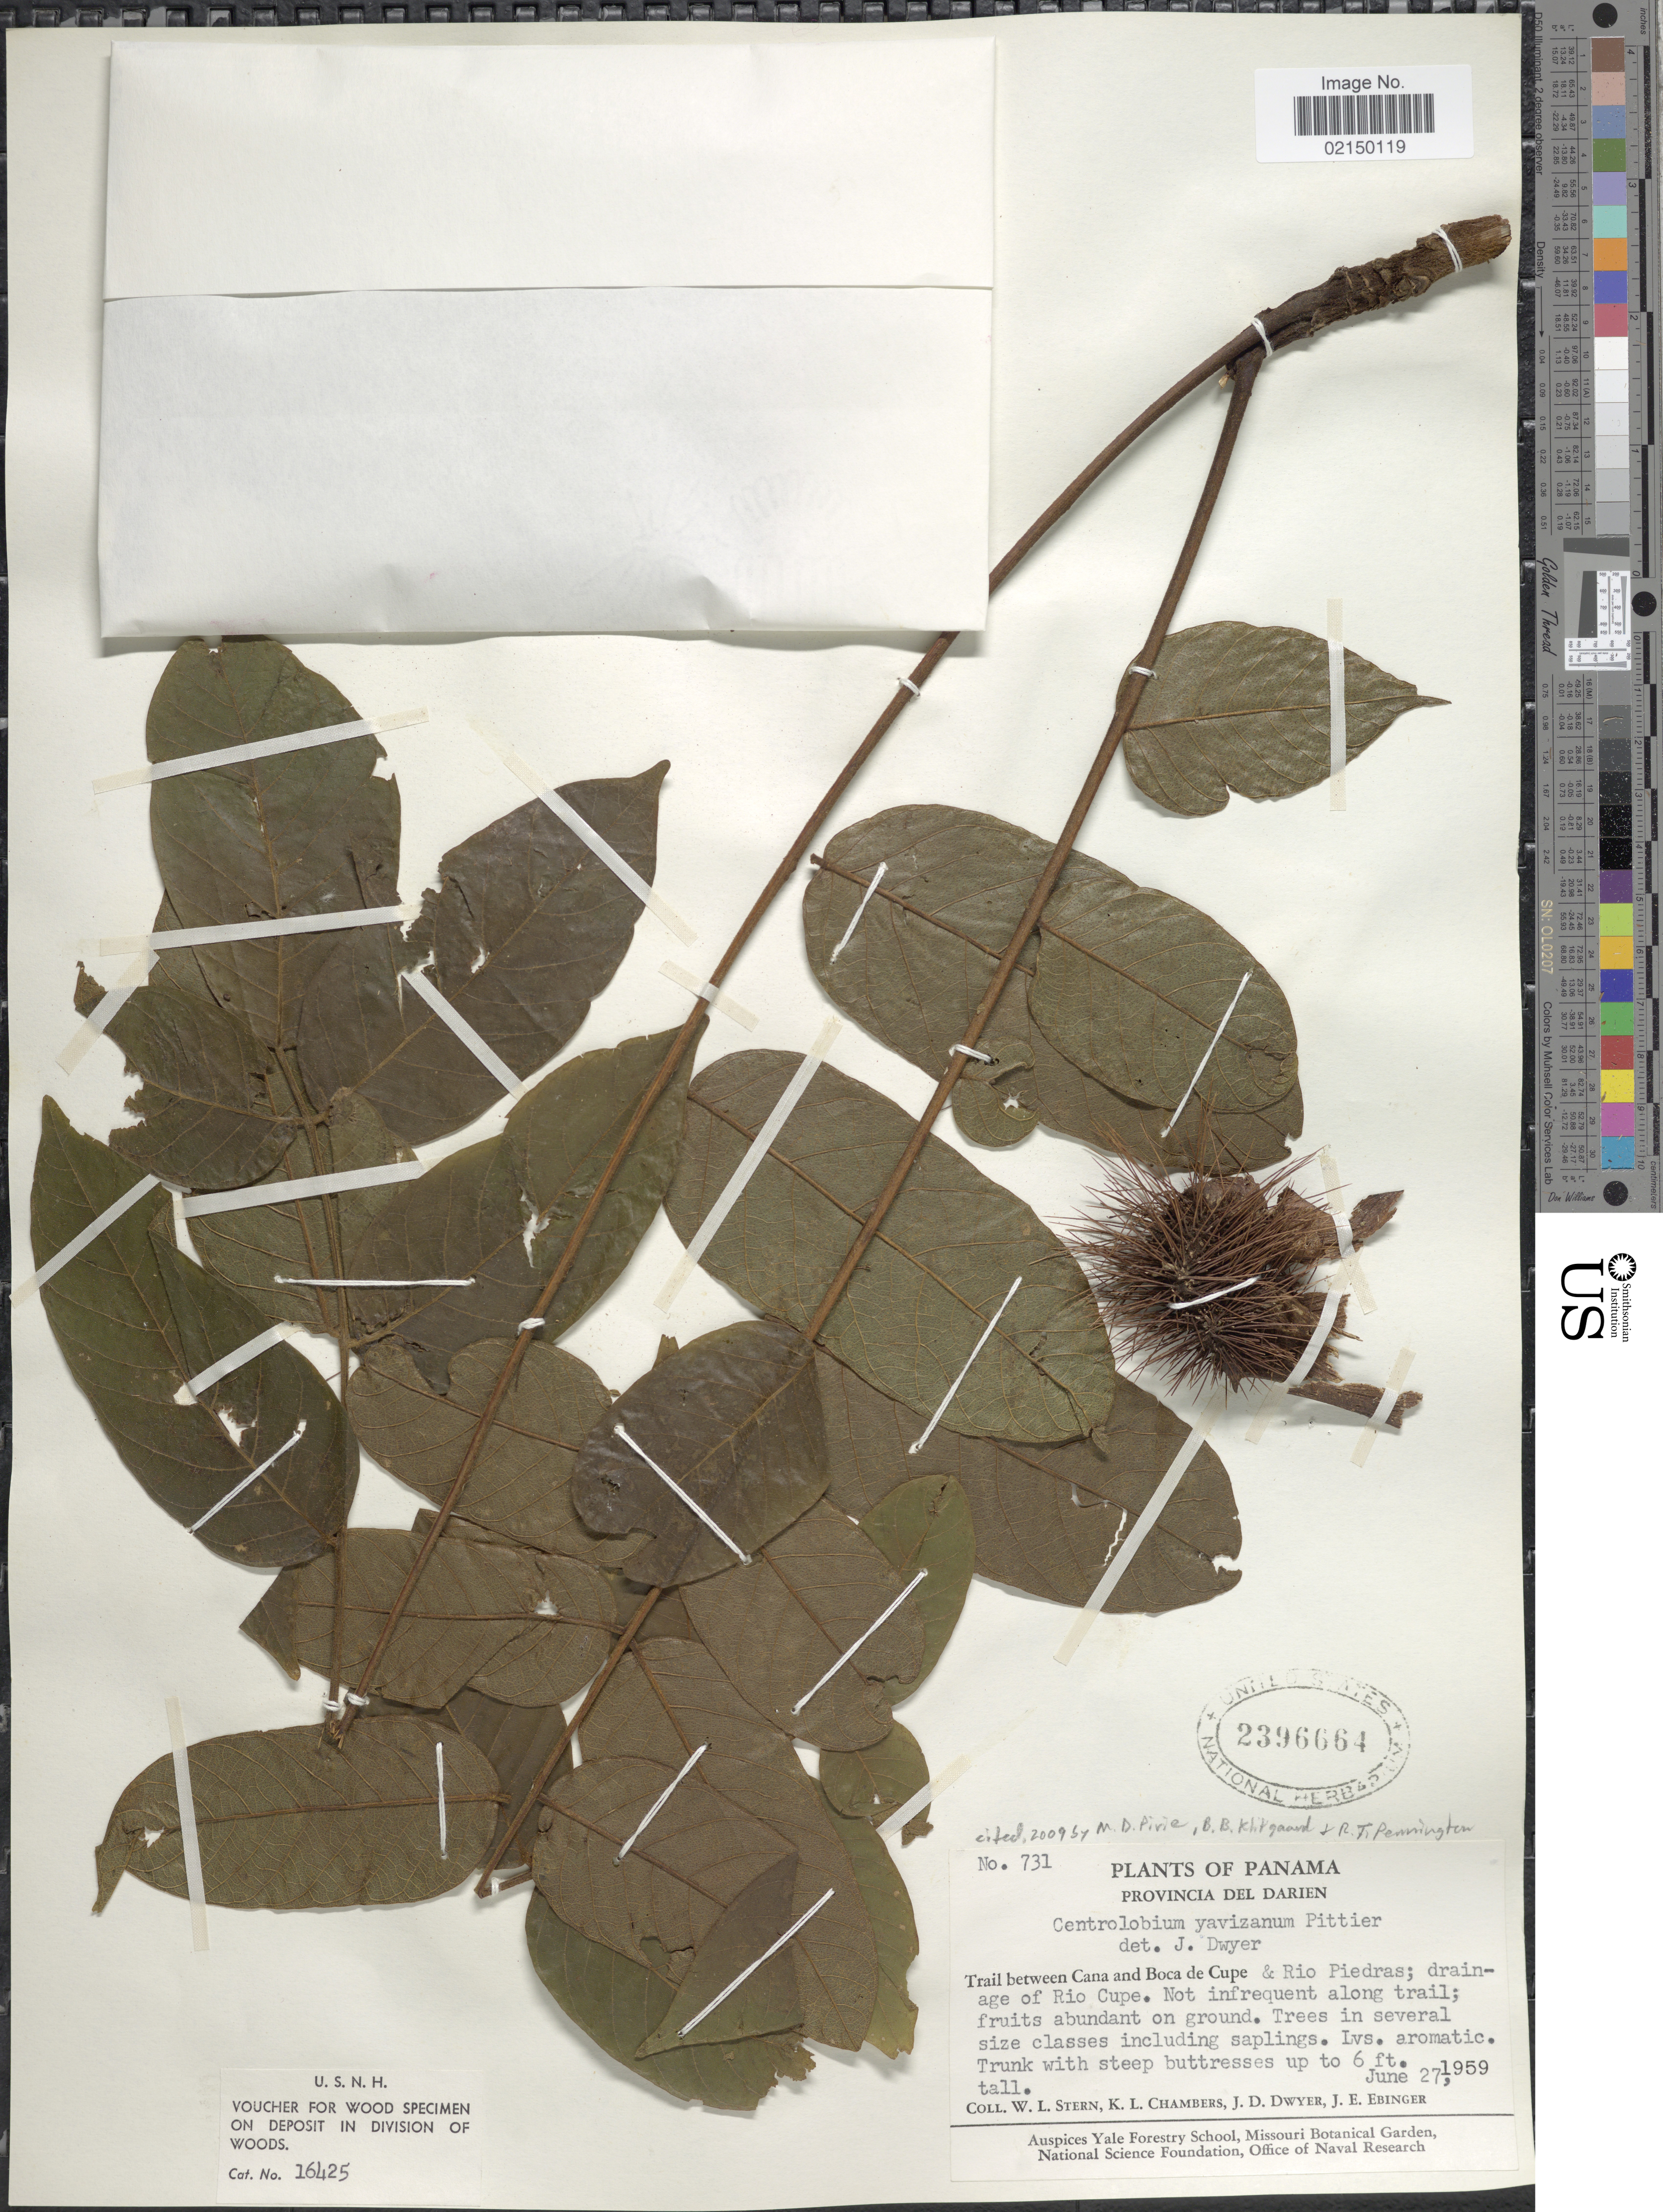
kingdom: Plantae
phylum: Tracheophyta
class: Magnoliopsida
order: Fabales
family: Fabaceae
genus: Centrolobium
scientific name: Centrolobium yavizanum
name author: Pittier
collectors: W. L. Stern, K. Chambers, J. D. Dwyer & J. Ebinger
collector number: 731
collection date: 1959-06-27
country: Panama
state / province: Darién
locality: Provincia Del Darien, trail between Cana and Boca de Cupe & Rio Piedras; drainage of Rio Cupe, not infrequent along trail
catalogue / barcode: US 2396664